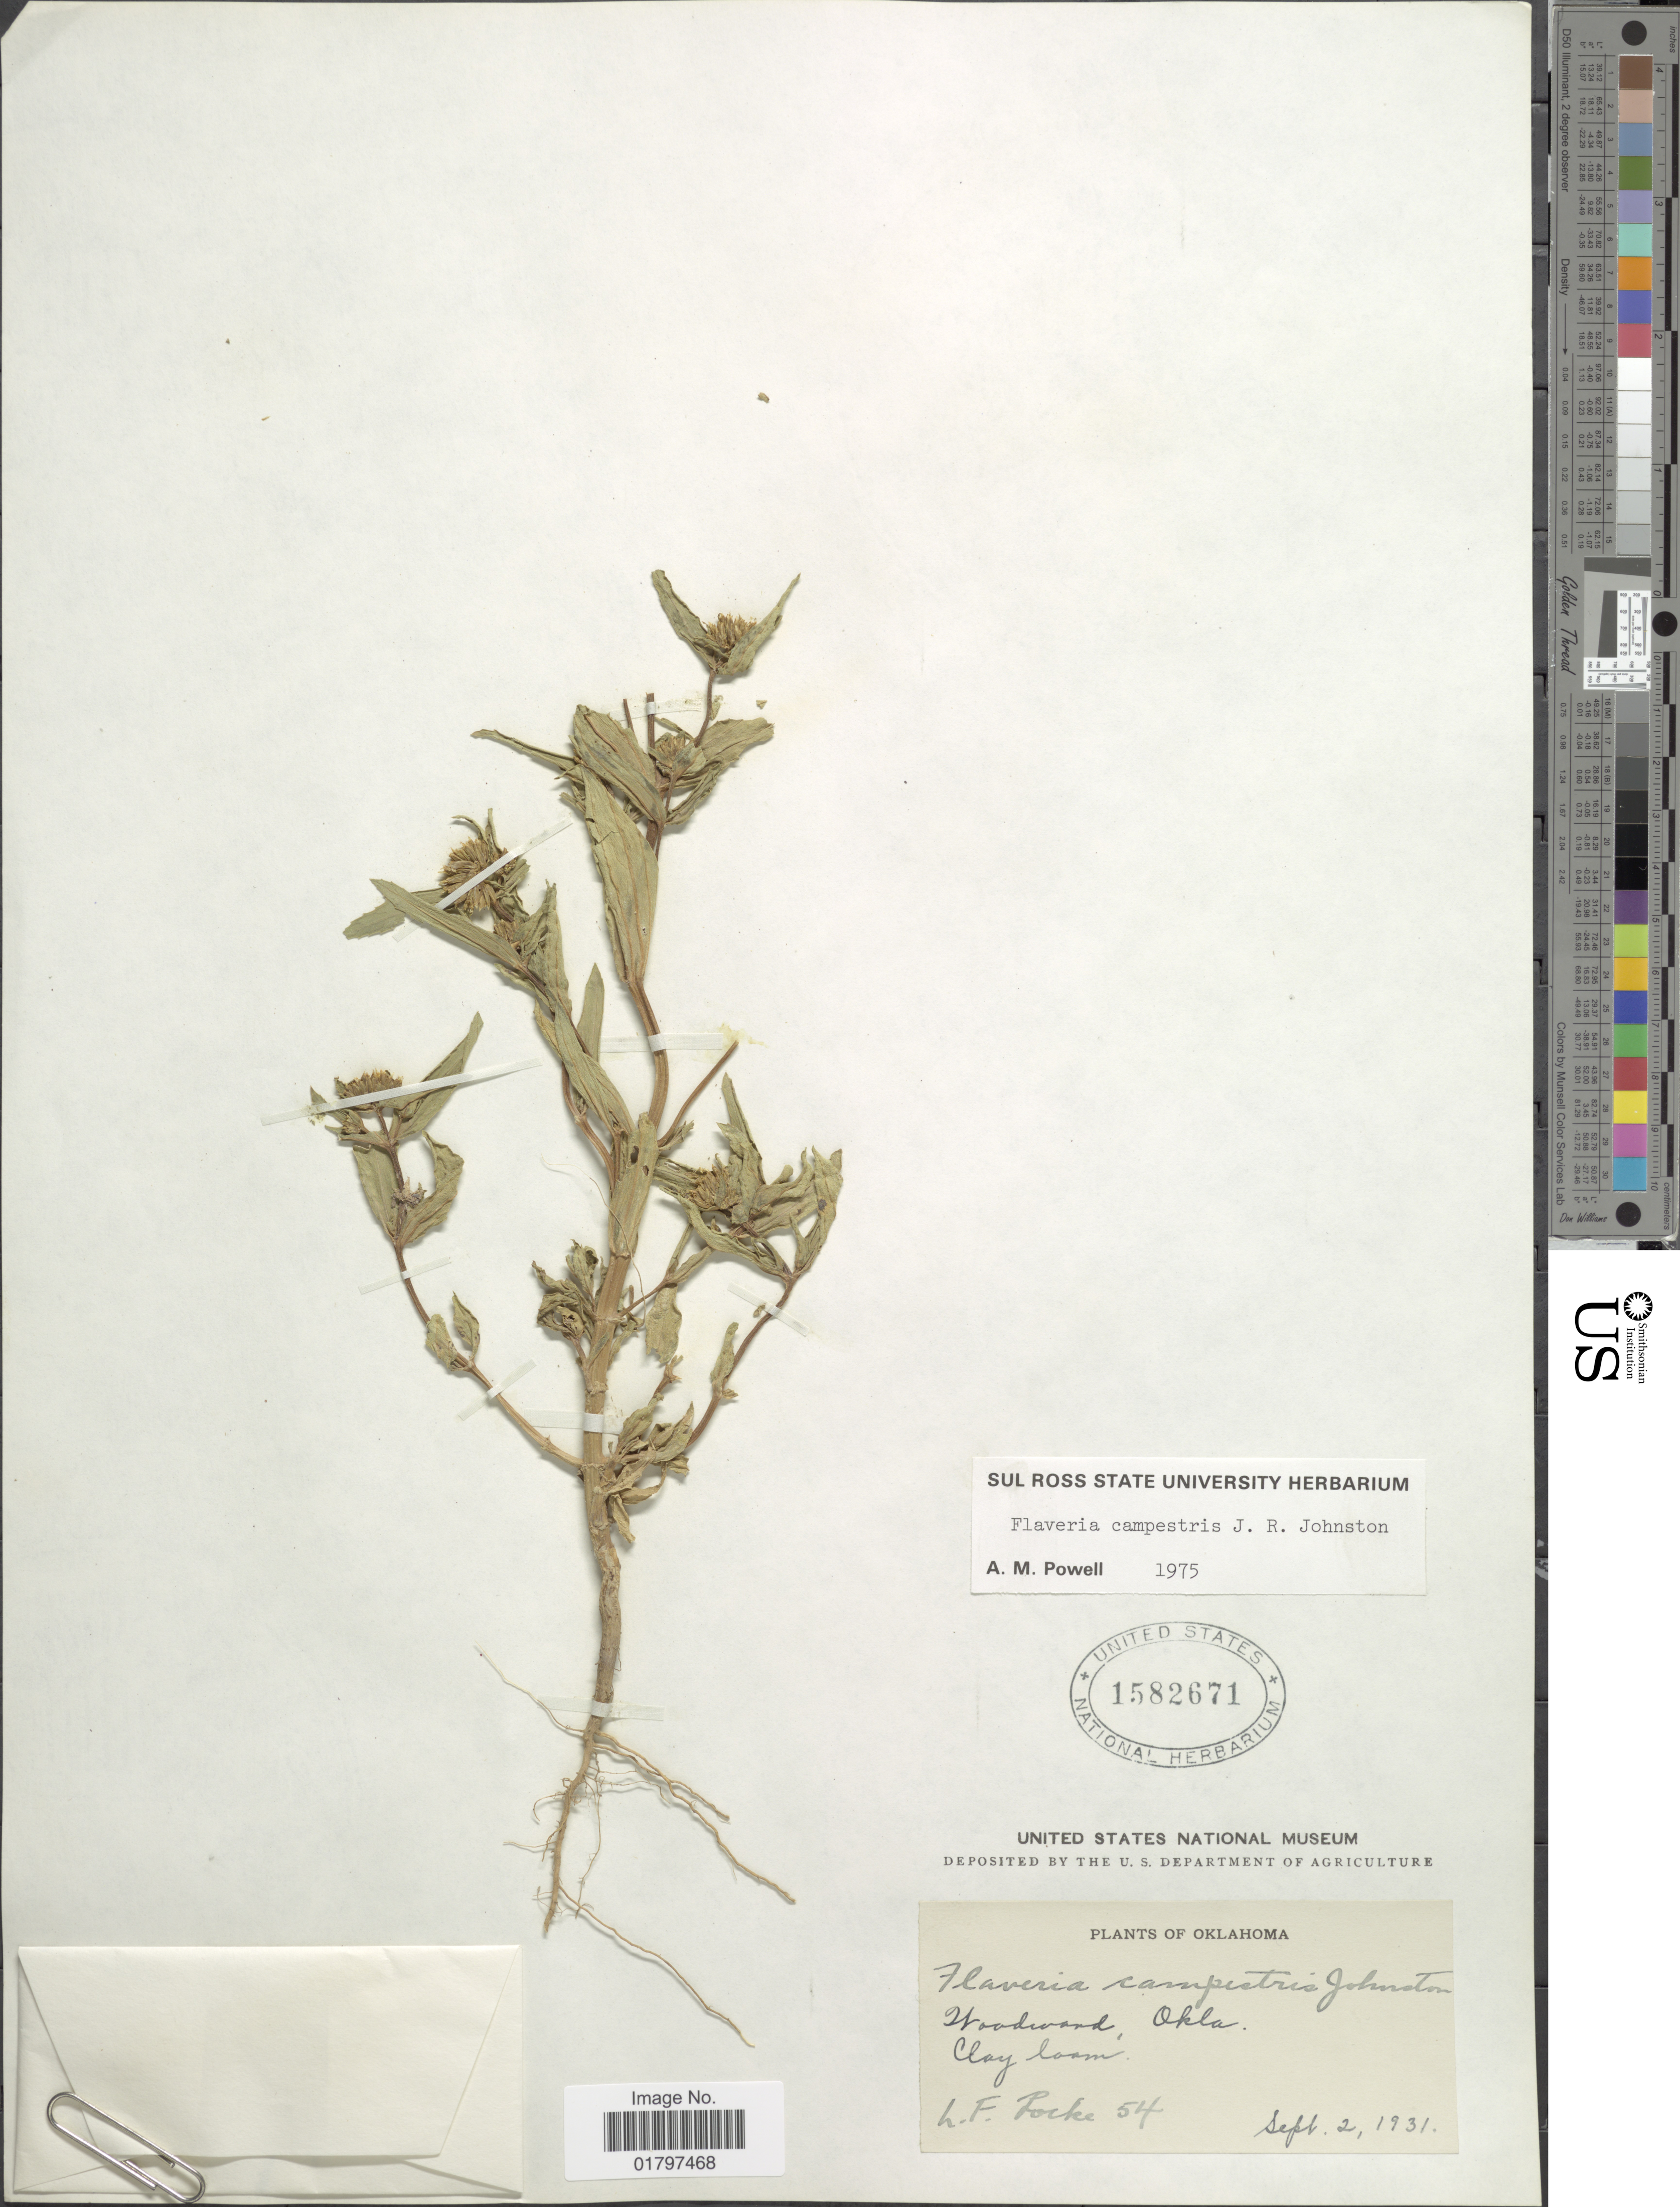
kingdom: Plantae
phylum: Tracheophyta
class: Magnoliopsida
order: Asterales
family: Asteraceae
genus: Flaveria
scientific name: Flaveria campestris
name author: J.R. Johnst.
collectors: L. Locke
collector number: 54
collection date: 1931-09-02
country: United States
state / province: Oklahoma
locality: Woodward, Okla. Clay loam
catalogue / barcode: US 1582671